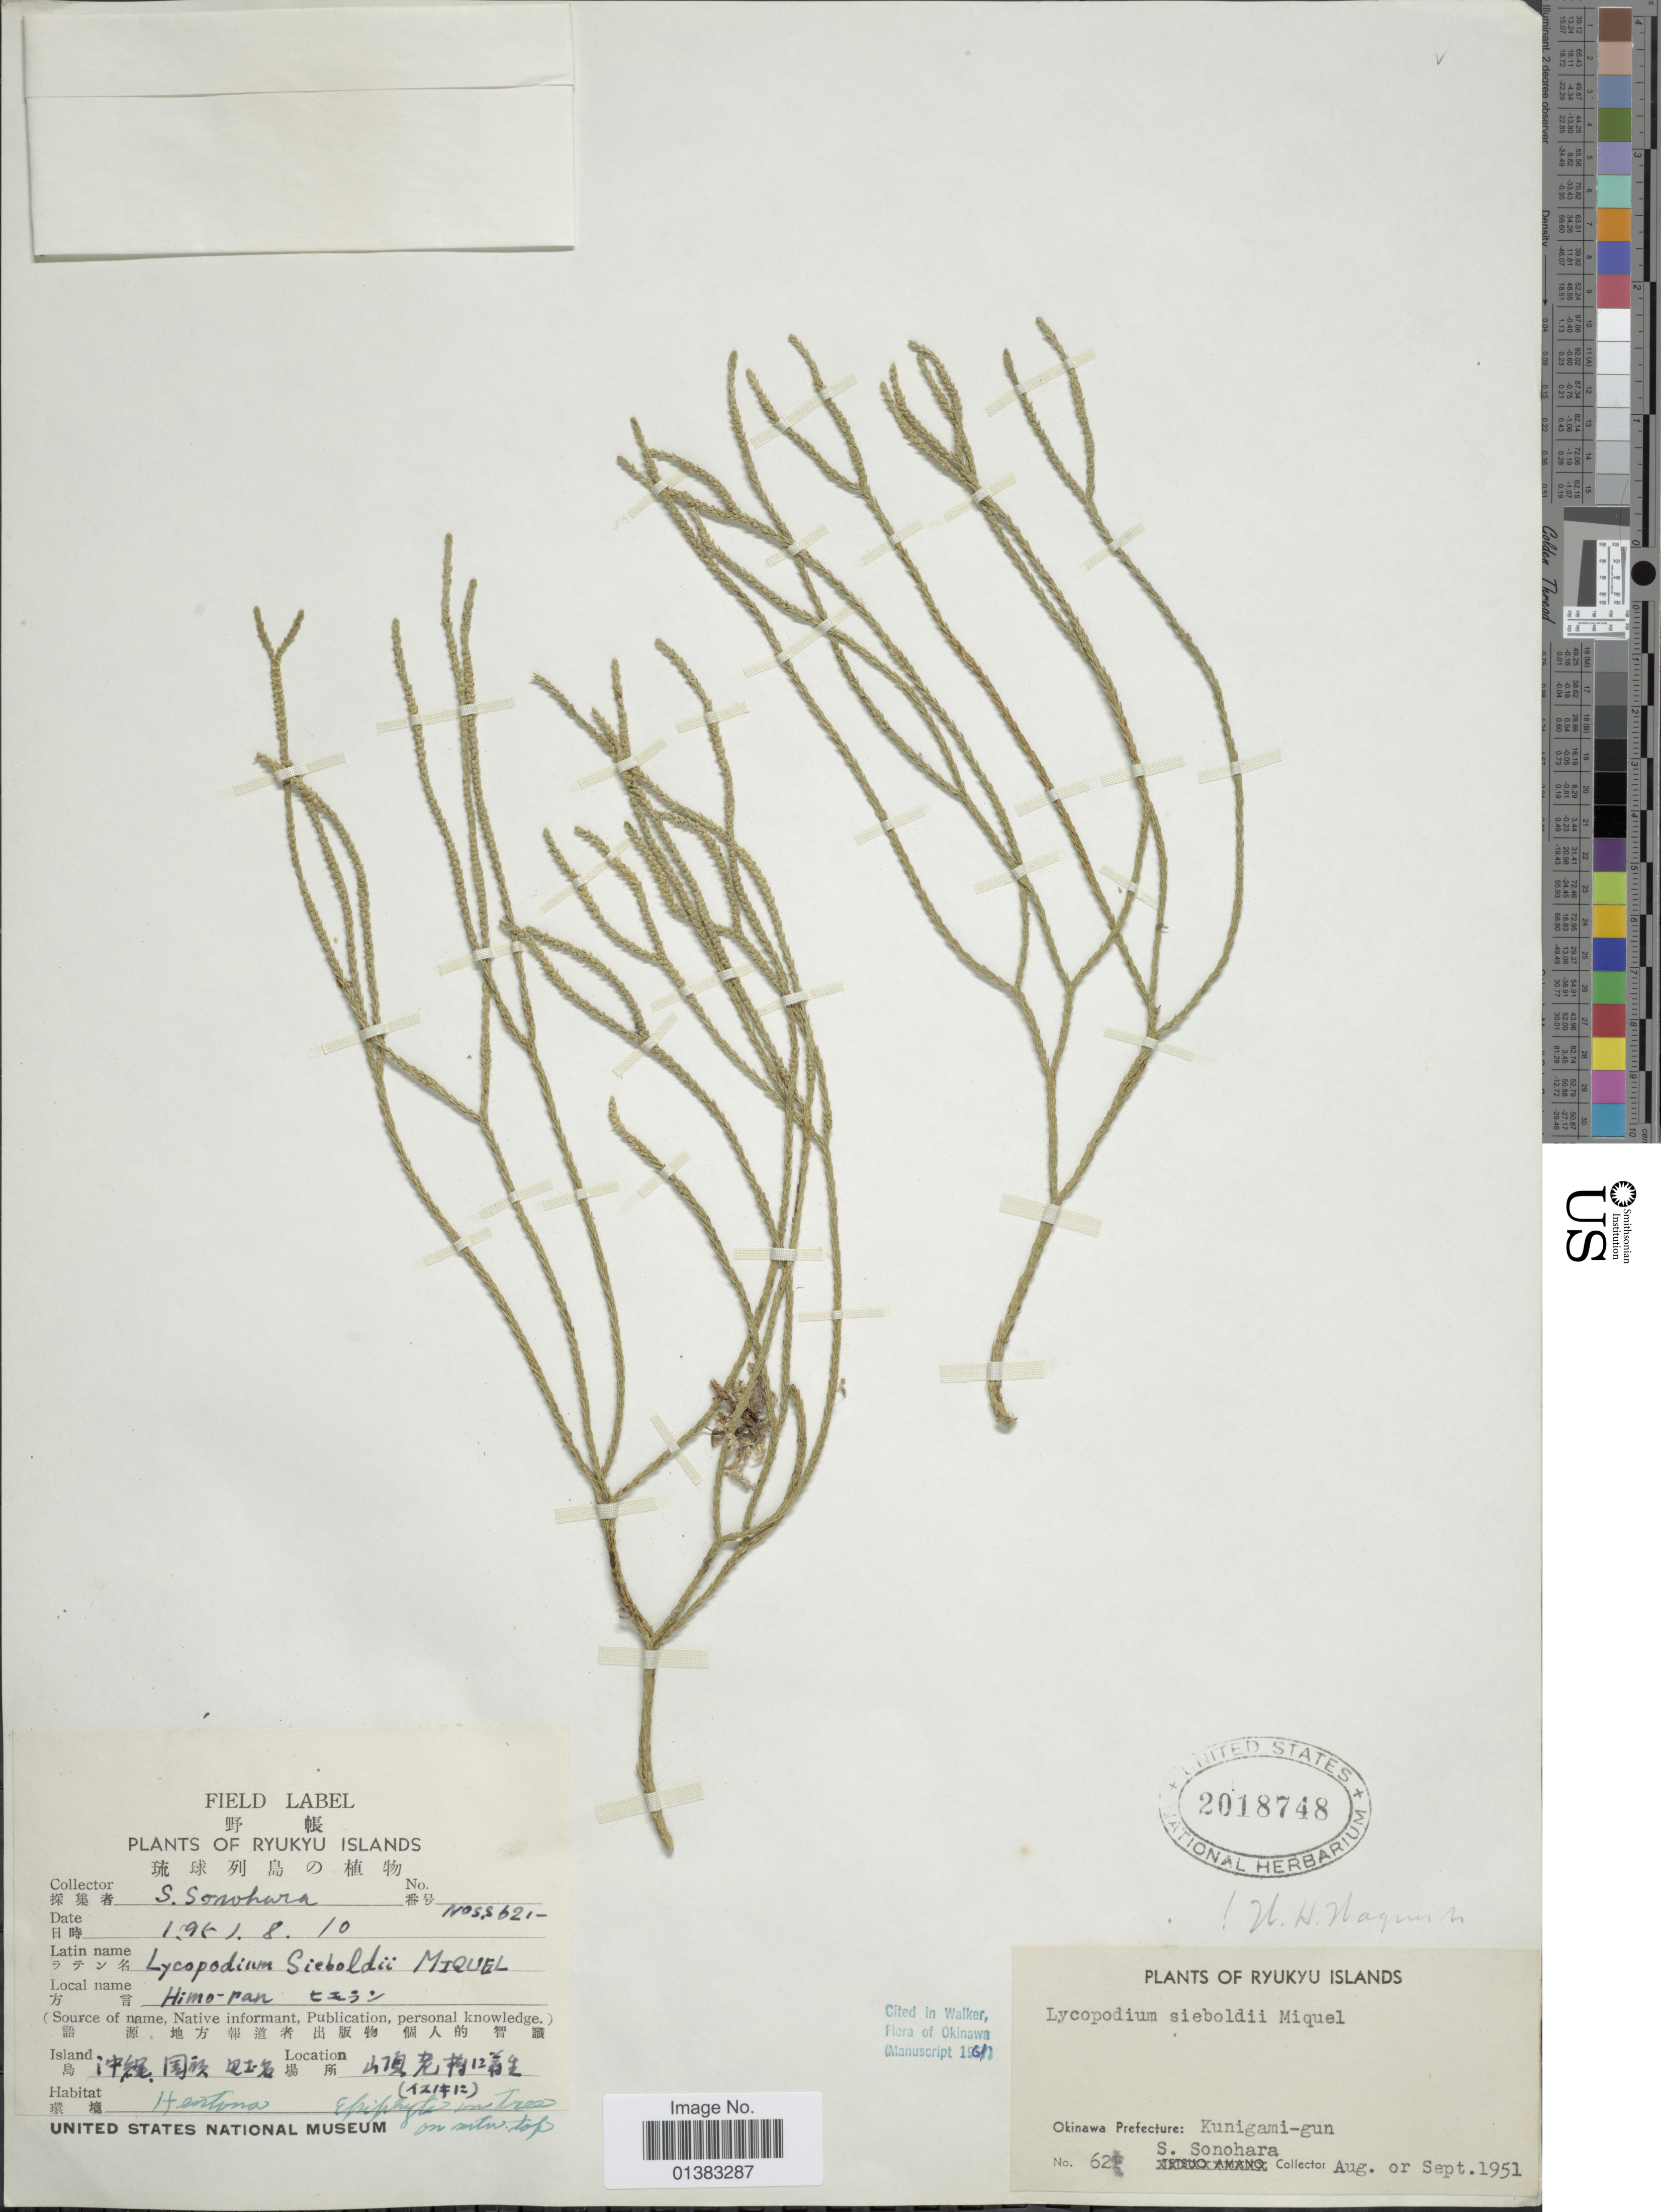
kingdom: Plantae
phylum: Tracheophyta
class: Lycopodiopsida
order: Lycopodiales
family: Lycopodiaceae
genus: Phlegmariurus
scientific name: Phlegmariurus sieboldii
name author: (Miq.) Ching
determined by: Field, A. R.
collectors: S. Sonohara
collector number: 62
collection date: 1951-08/1951-09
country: Japan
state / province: Okinawa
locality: Kunigami-gun, Ryukyu Islands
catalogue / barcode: US 2018748